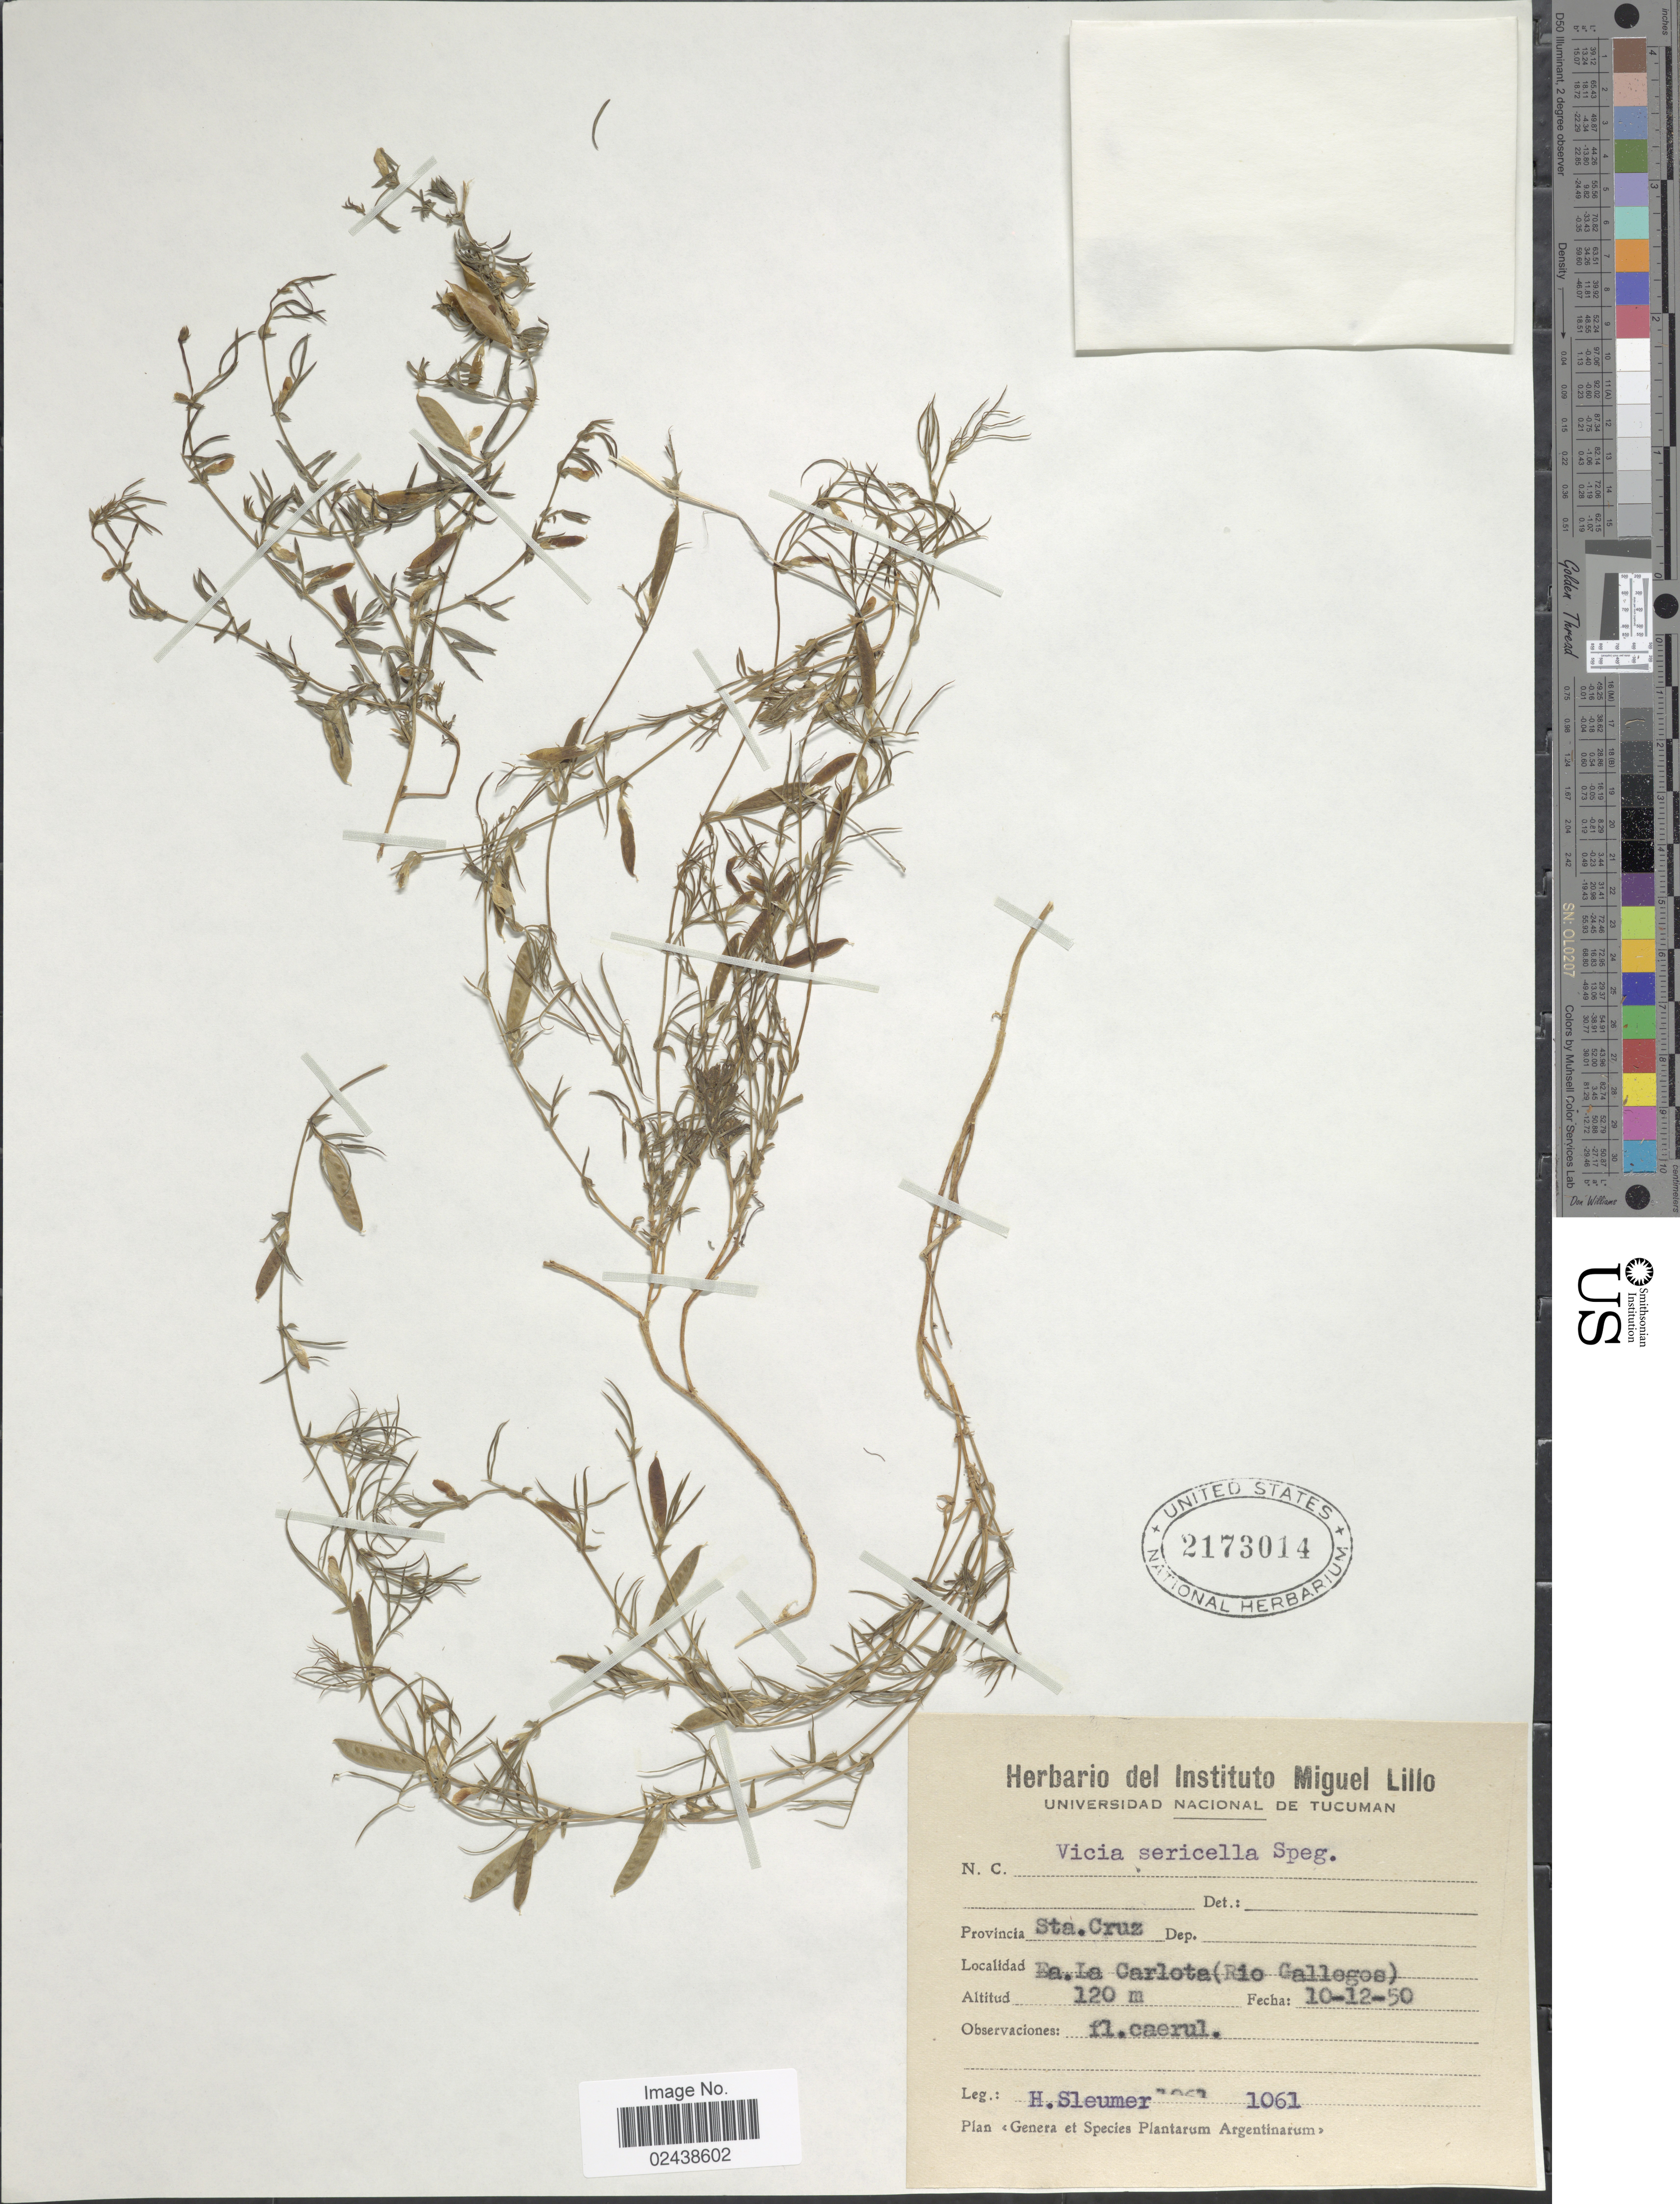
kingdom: Plantae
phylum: Tracheophyta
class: Magnoliopsida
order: Fabales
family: Fabaceae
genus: Vicia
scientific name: Vicia sericella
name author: Speg.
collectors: H. O. Sleumer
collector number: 1061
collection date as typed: Transcribed d/m/y: 10/12/50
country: Argentina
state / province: Santa Cruz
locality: Prov. Sta. Cruz. Ea. La Carlota (Rio Gallegos)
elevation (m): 120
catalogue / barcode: US 2173014